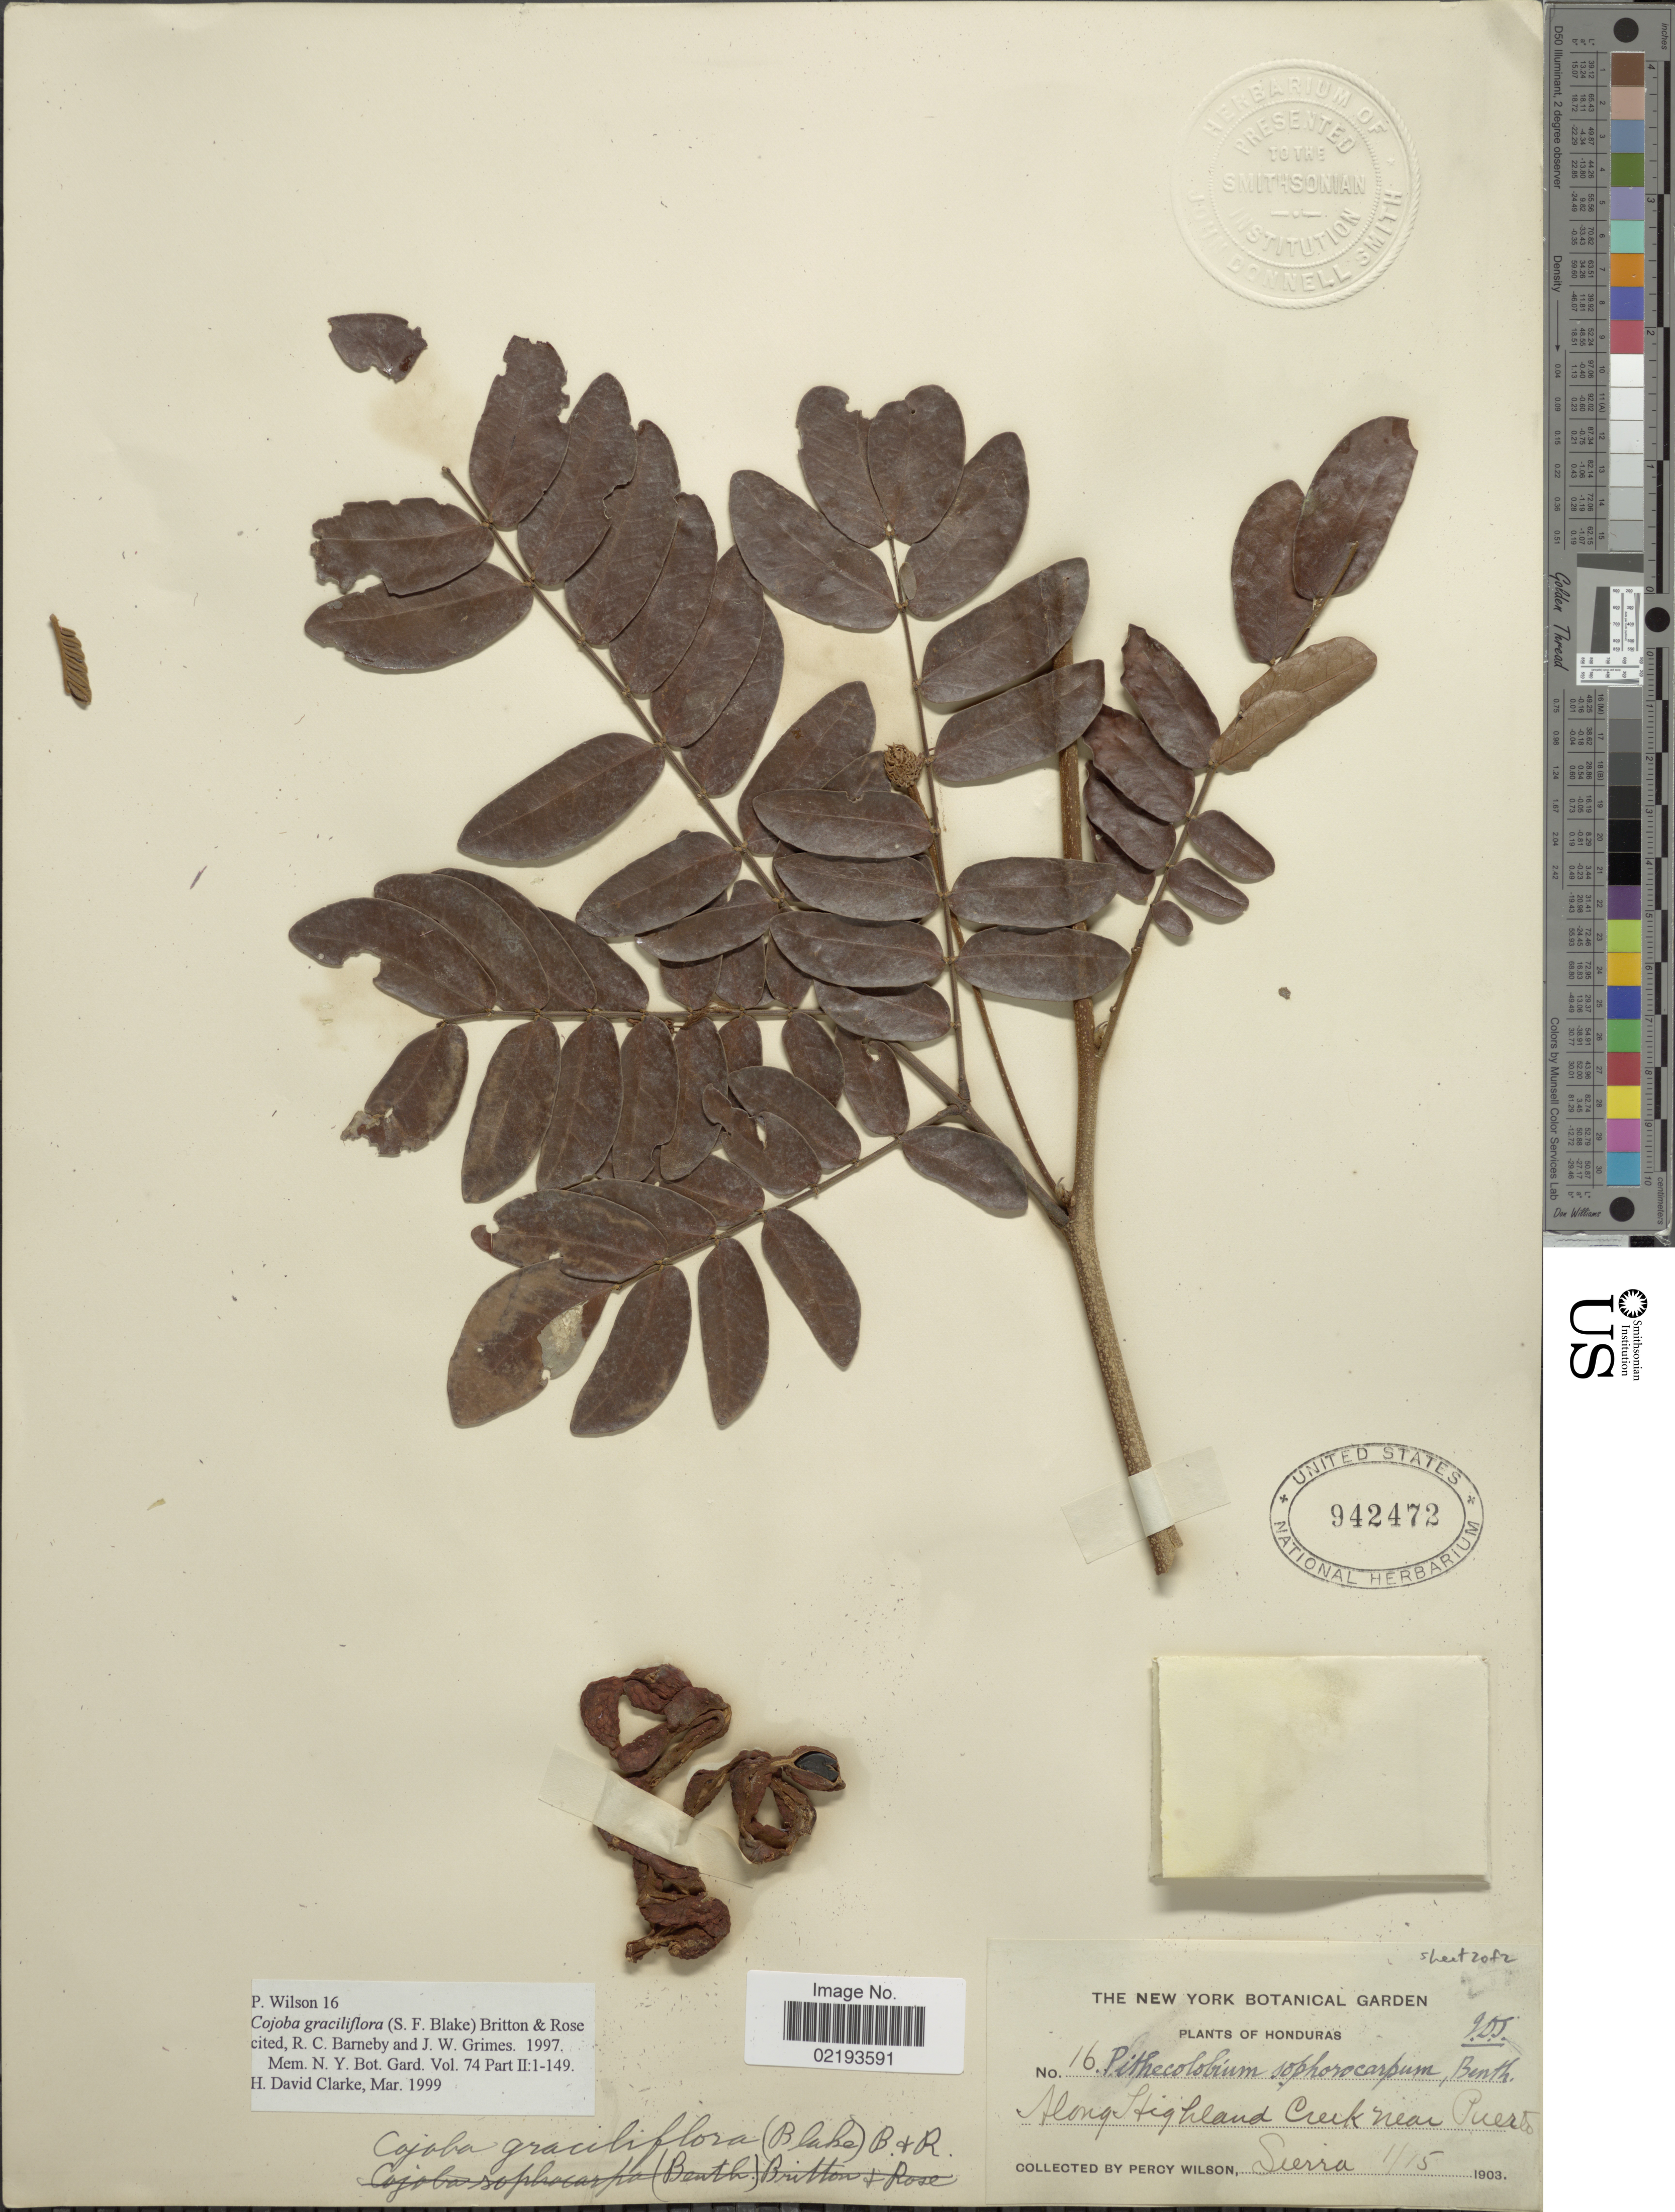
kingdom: Plantae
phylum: Tracheophyta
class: Magnoliopsida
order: Fabales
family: Fabaceae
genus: Cojoba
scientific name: Cojoba graciliflora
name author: (S.F. Blake) Britton & Rose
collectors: P. Wilson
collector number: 16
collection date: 1903-01-15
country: Honduras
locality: Along Highland Creek near Puerto Sierra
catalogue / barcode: US 942472